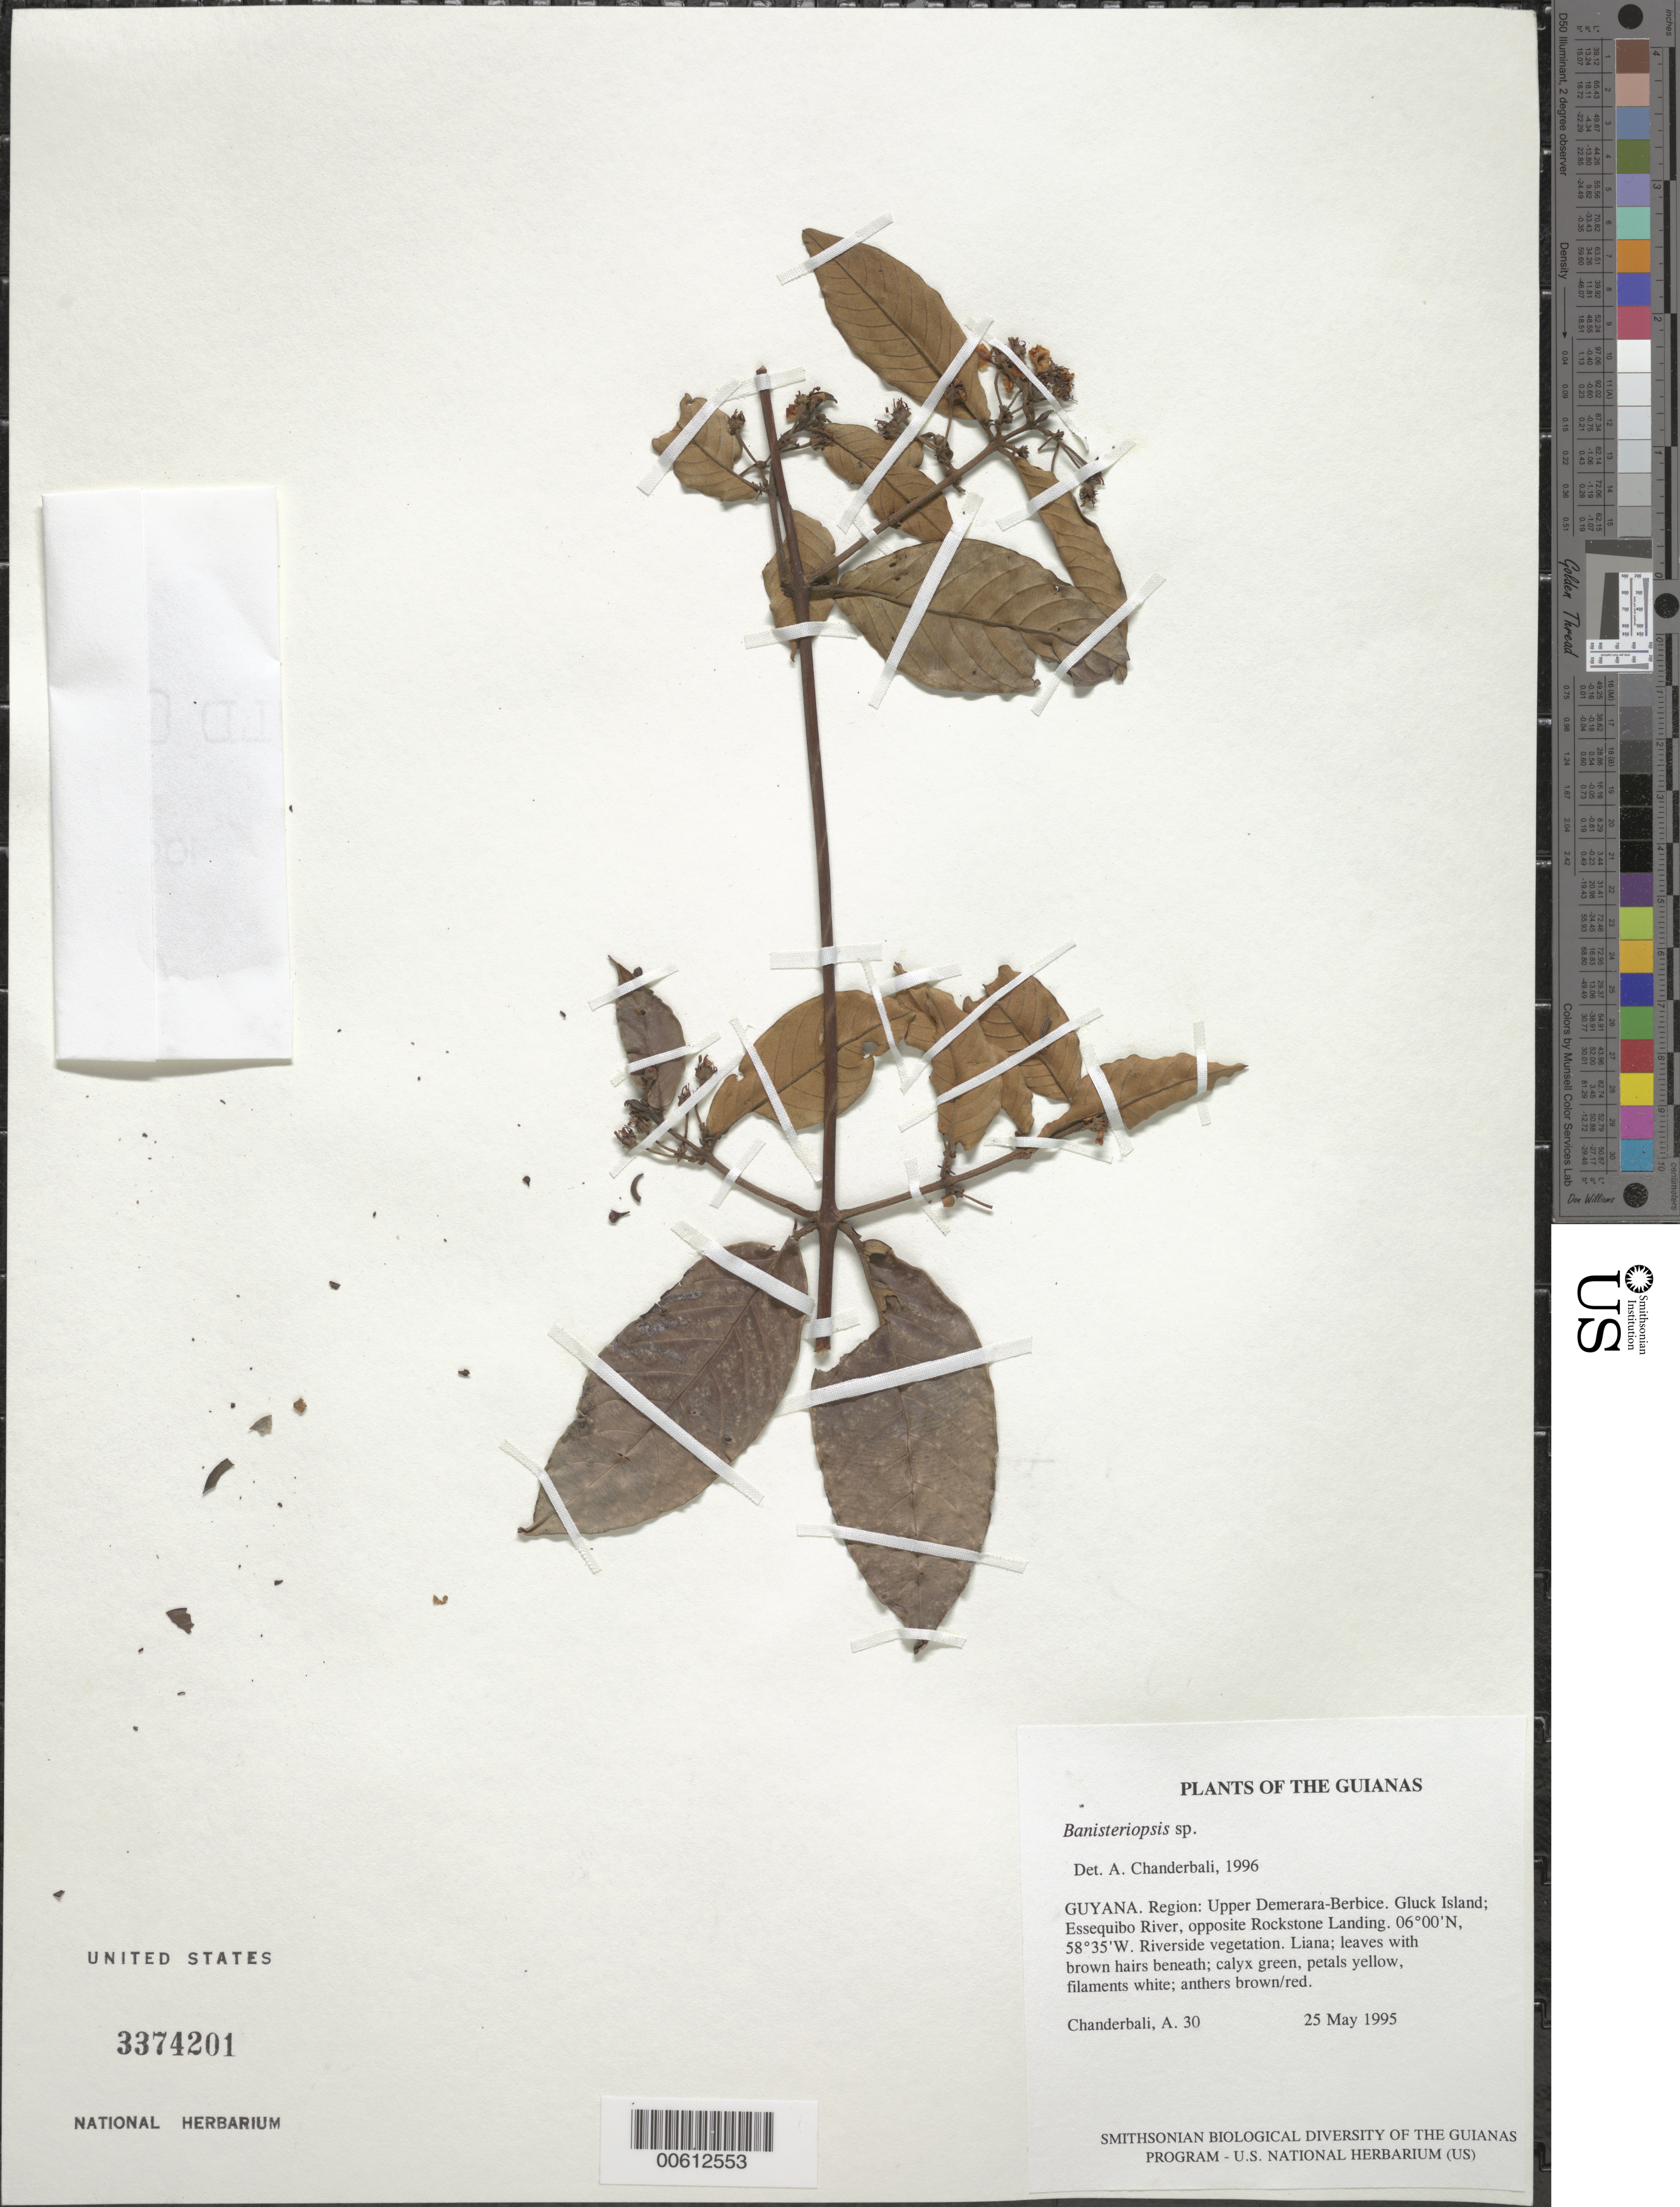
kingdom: Plantae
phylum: Tracheophyta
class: Magnoliopsida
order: Malpighiales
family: Malpighiaceae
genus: Banisteriopsis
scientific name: Banisteriopsis sp.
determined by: Chanderbali, Andre Shashi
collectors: A. S. Chanderbali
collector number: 0030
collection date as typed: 25 May 1995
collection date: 1995-05-25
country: Guyana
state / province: U. Demerara-Berbice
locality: Gluck Island; Essequibo River, opposite Rockstone Landing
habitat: Riverside vegetation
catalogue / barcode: US 3374201